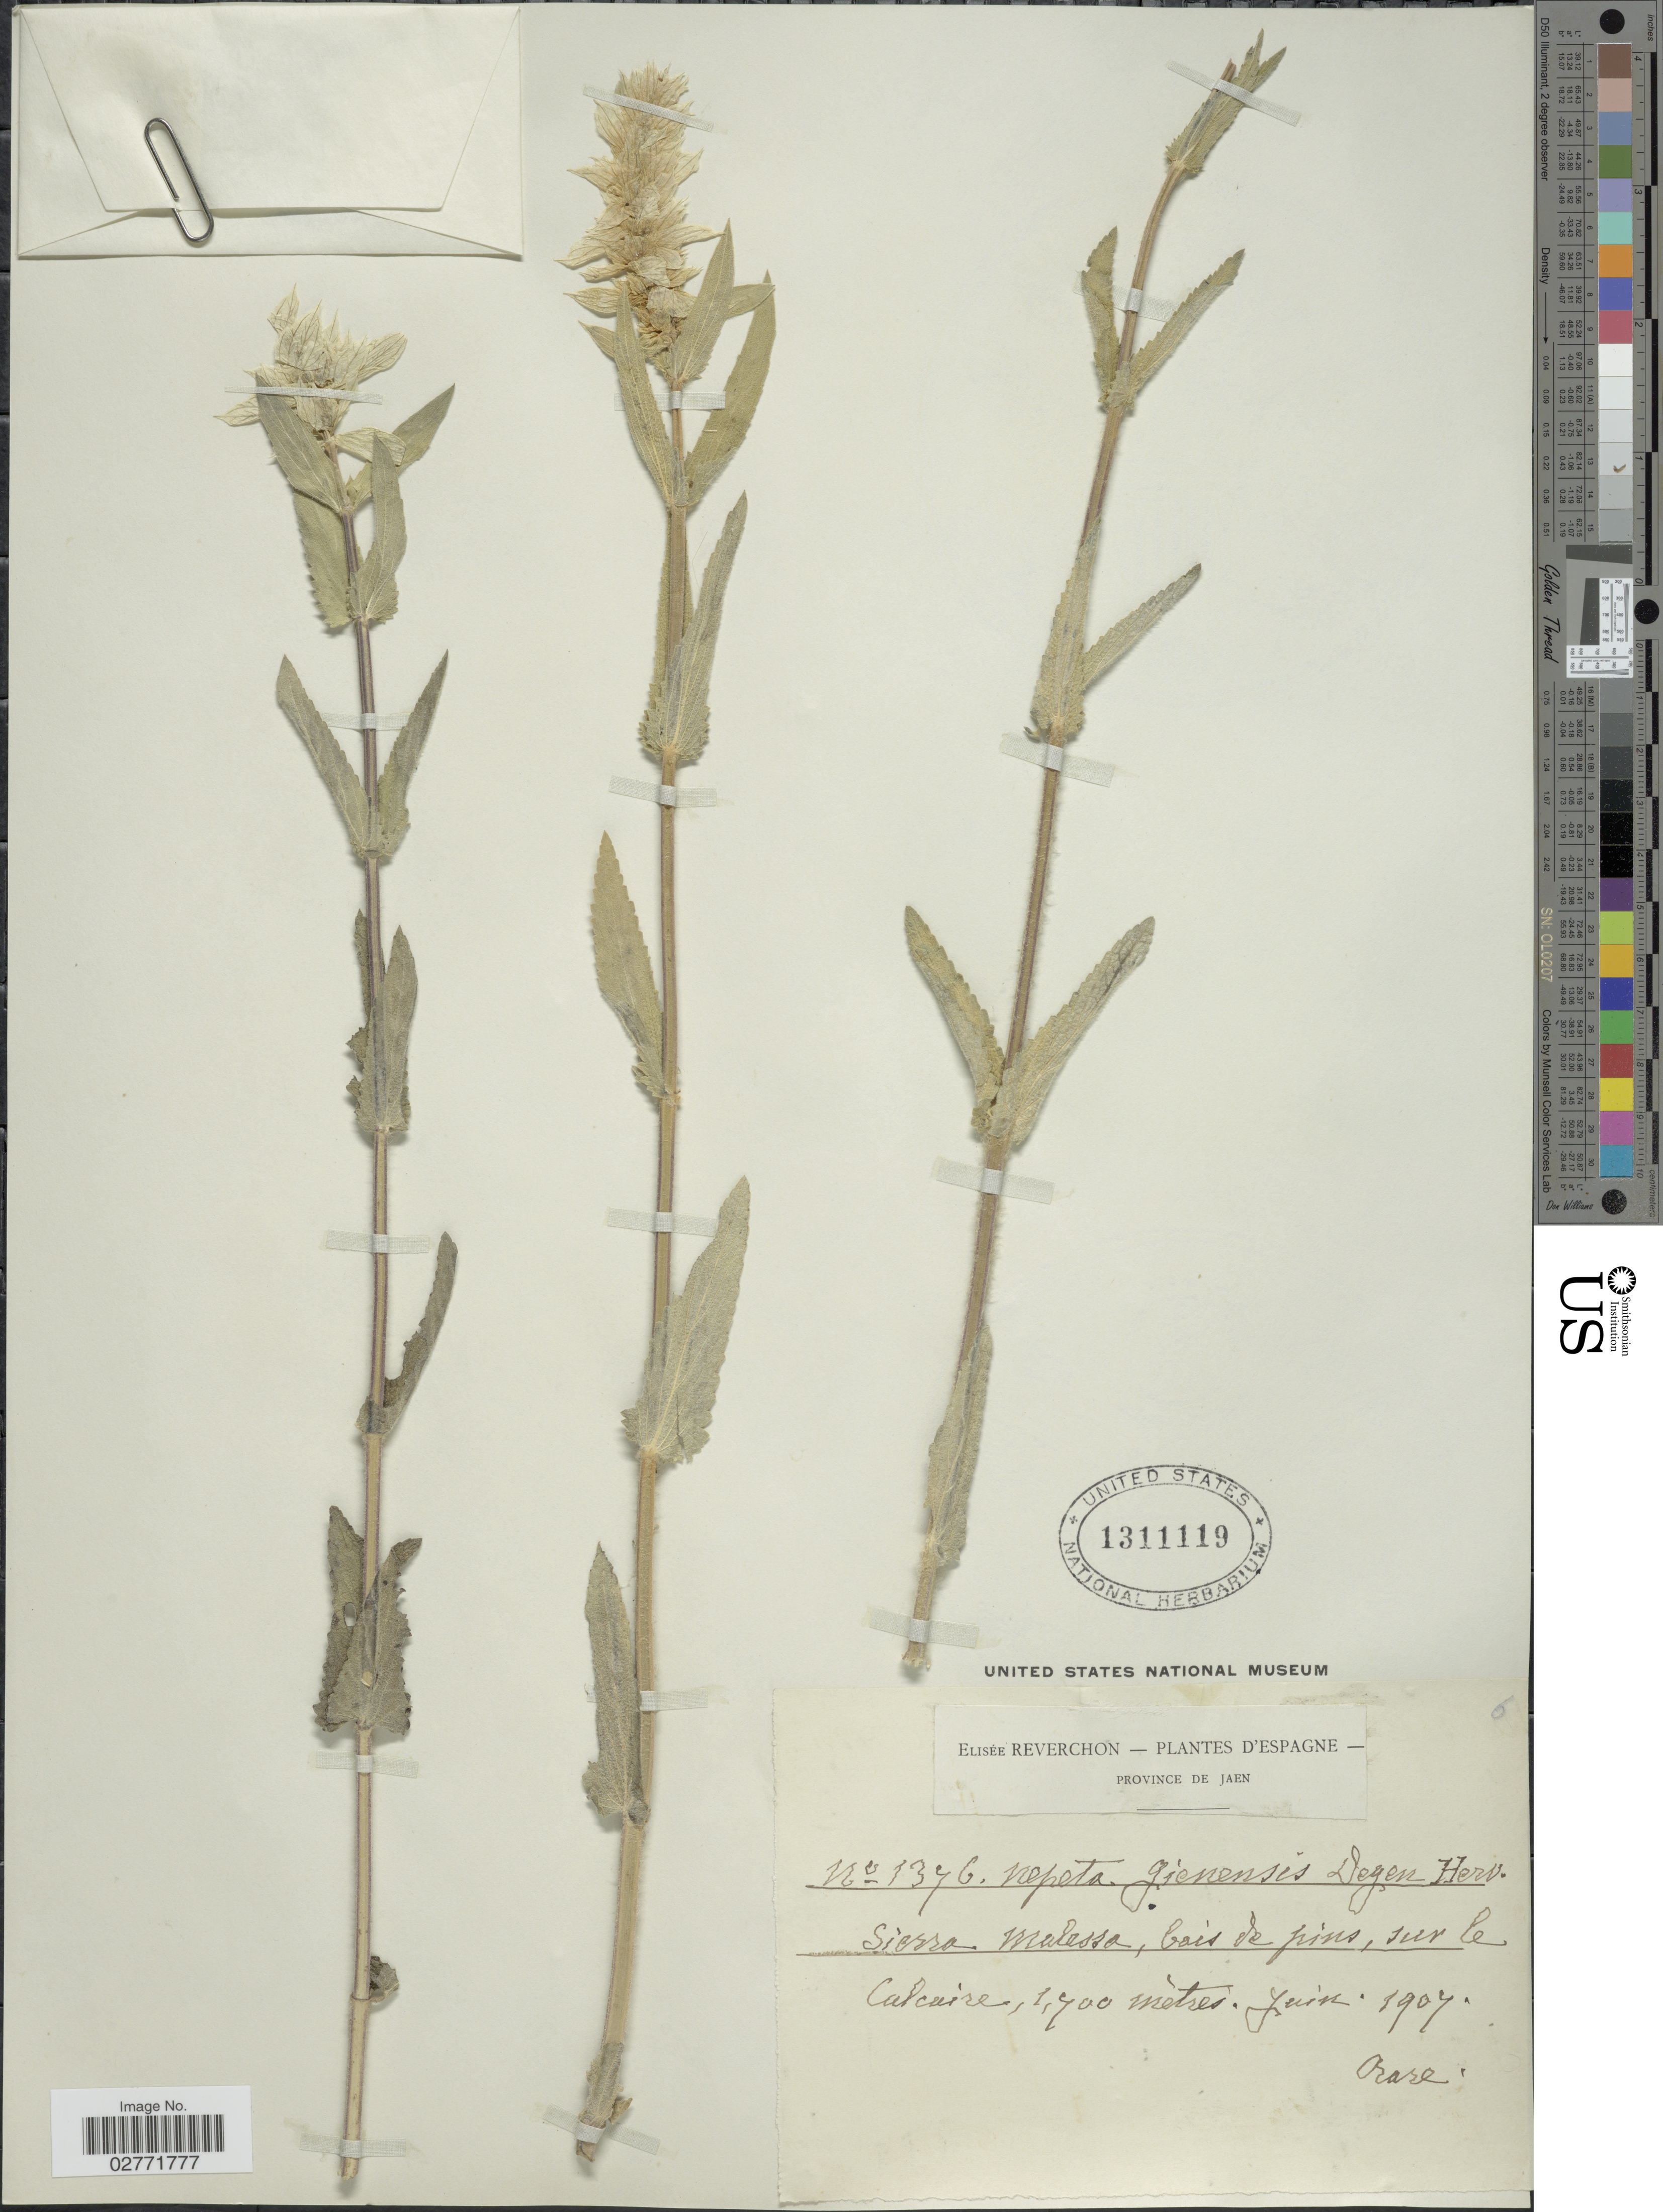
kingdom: Plantae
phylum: Tracheophyta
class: Magnoliopsida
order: Lamiales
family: Lamiaceae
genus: Nepeta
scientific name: Nepeta gienensis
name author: Degen & Hervier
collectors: E. Reverchon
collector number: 1346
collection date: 1907-06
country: Spain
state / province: Andalucia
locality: Province de Jaen. Sierra Malessa, bois de pins, sur le calcaire.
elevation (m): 1700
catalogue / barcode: US 1311119